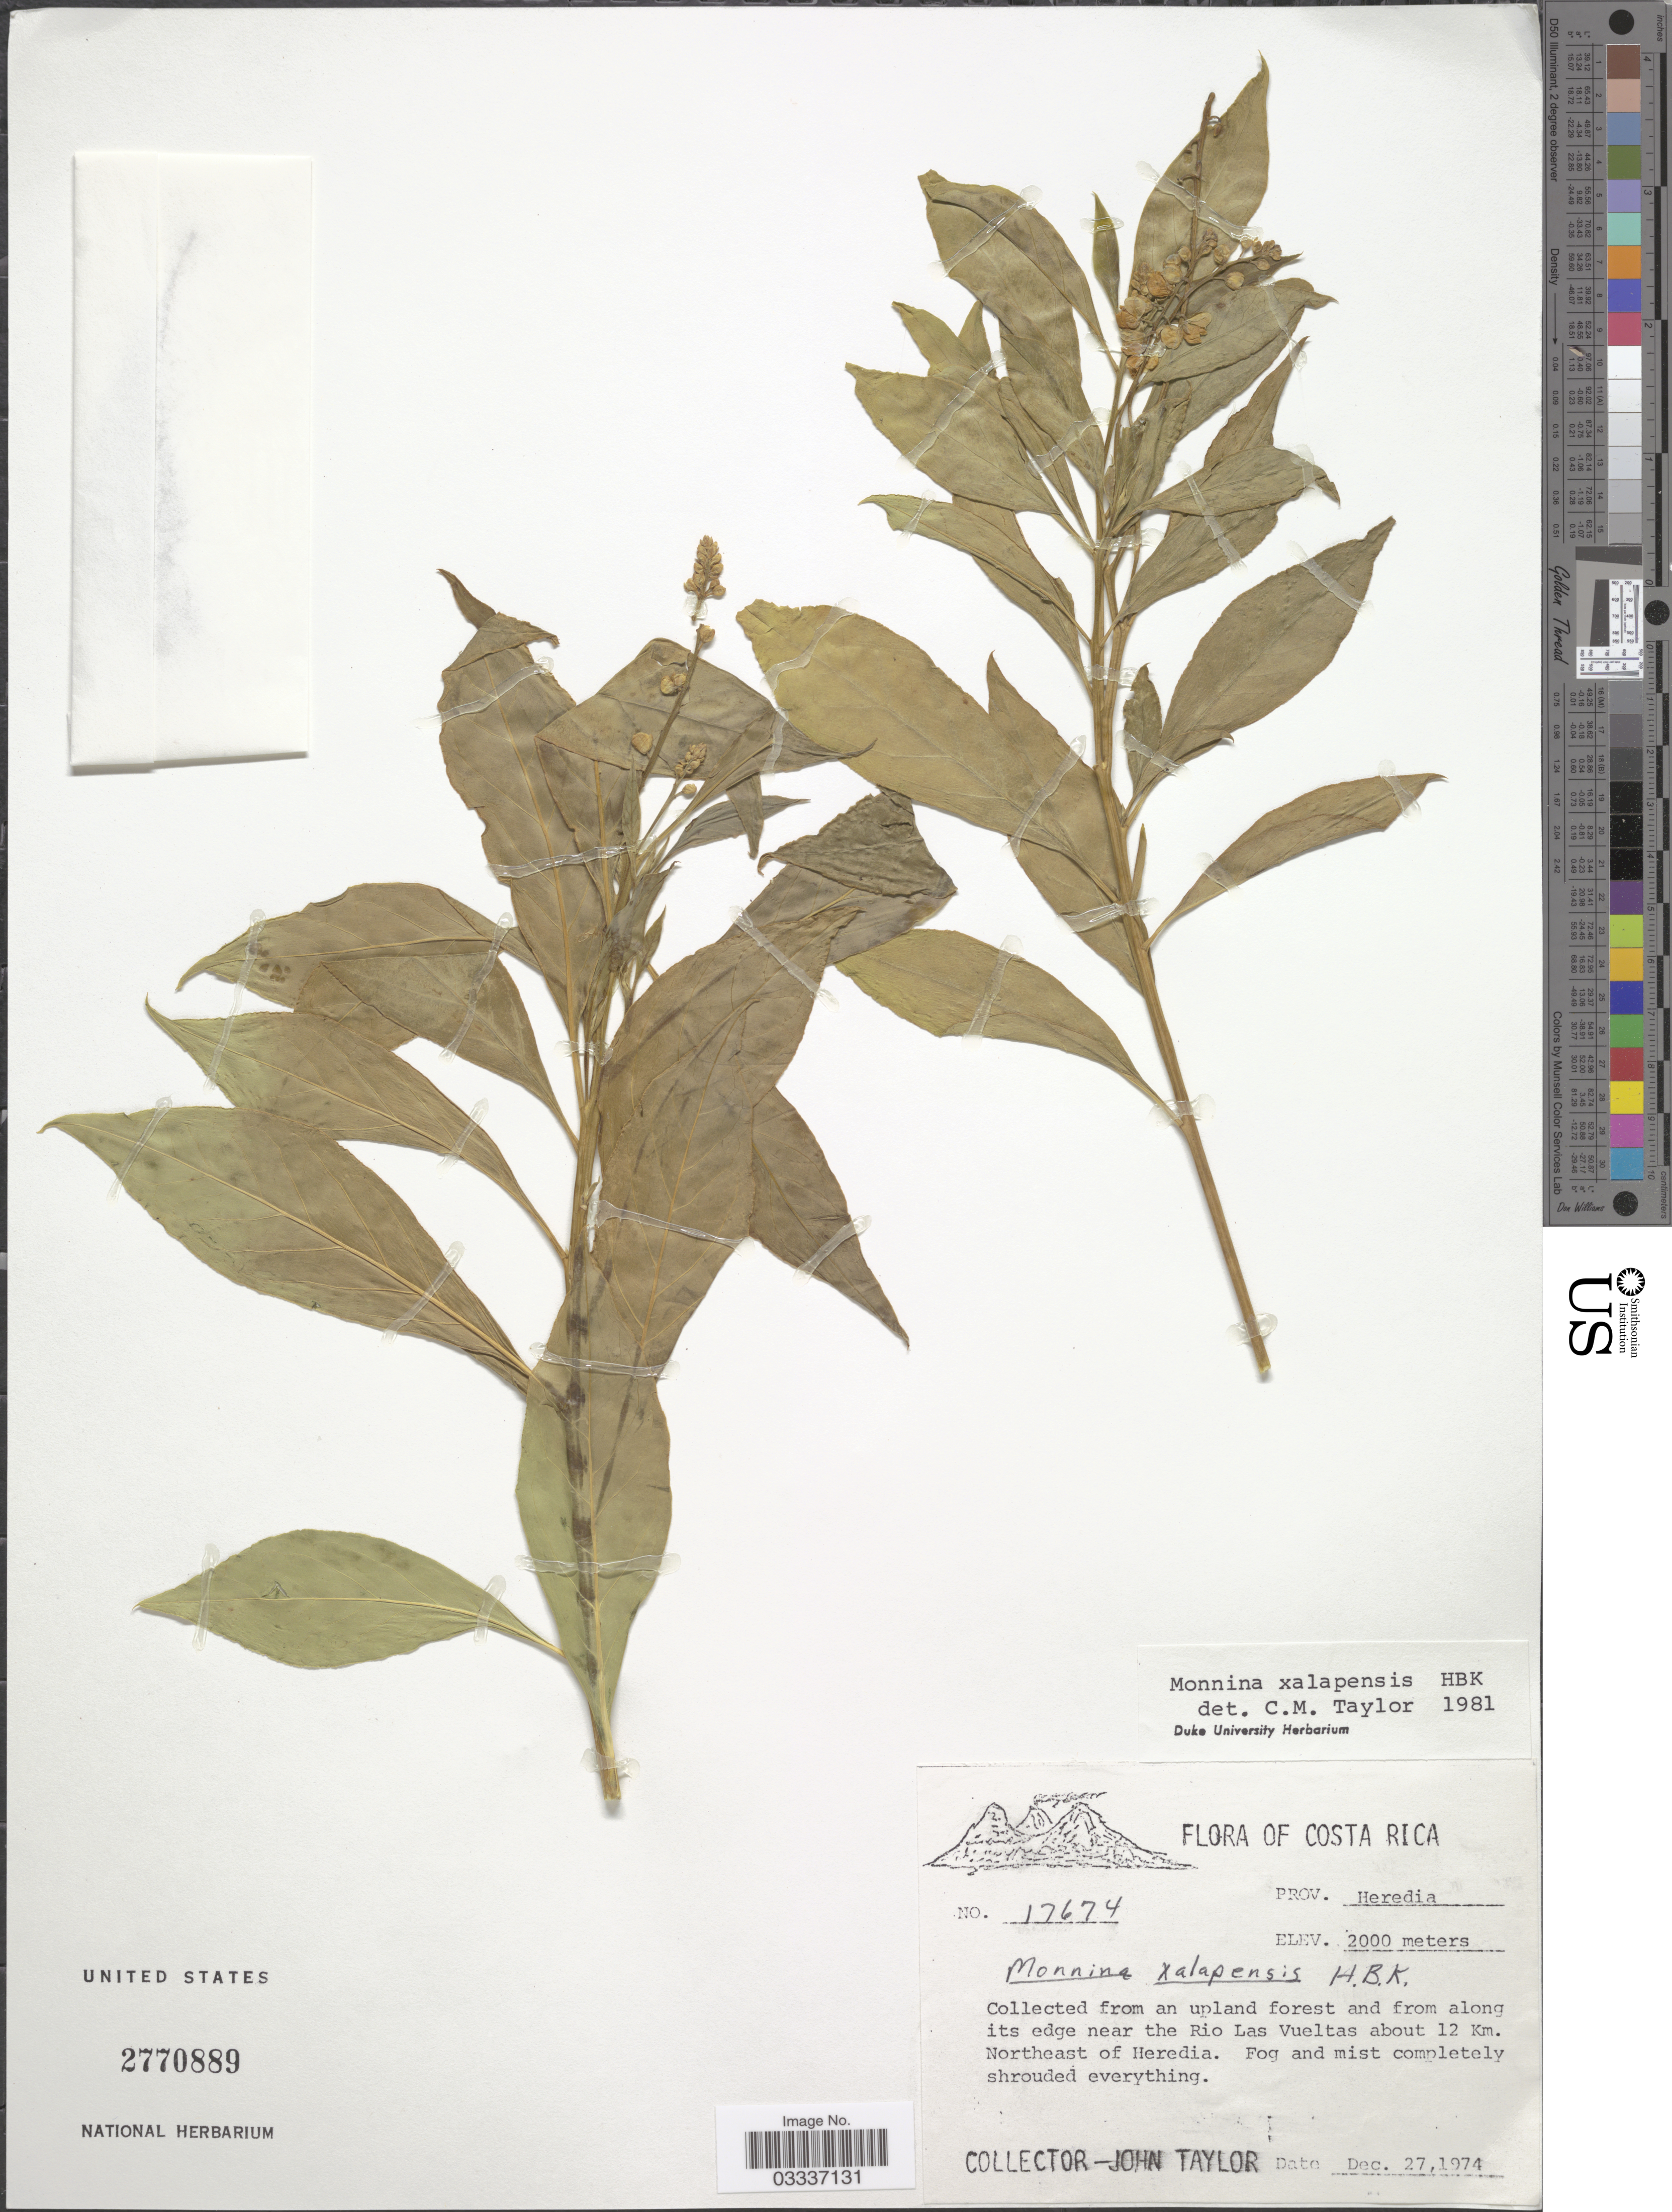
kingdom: Plantae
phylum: Tracheophyta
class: Magnoliopsida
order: Fabales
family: Polygalaceae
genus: Monnina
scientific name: Monnina xalapensis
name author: Kunth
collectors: J. Taylor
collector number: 17674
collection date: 1974-12-27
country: Costa Rica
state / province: Heredia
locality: Collected from an upland forest and from along its edge near the Rio Las Vueltas about 12 Km. Northeast of Heredia.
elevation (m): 2000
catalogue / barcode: US 2770889